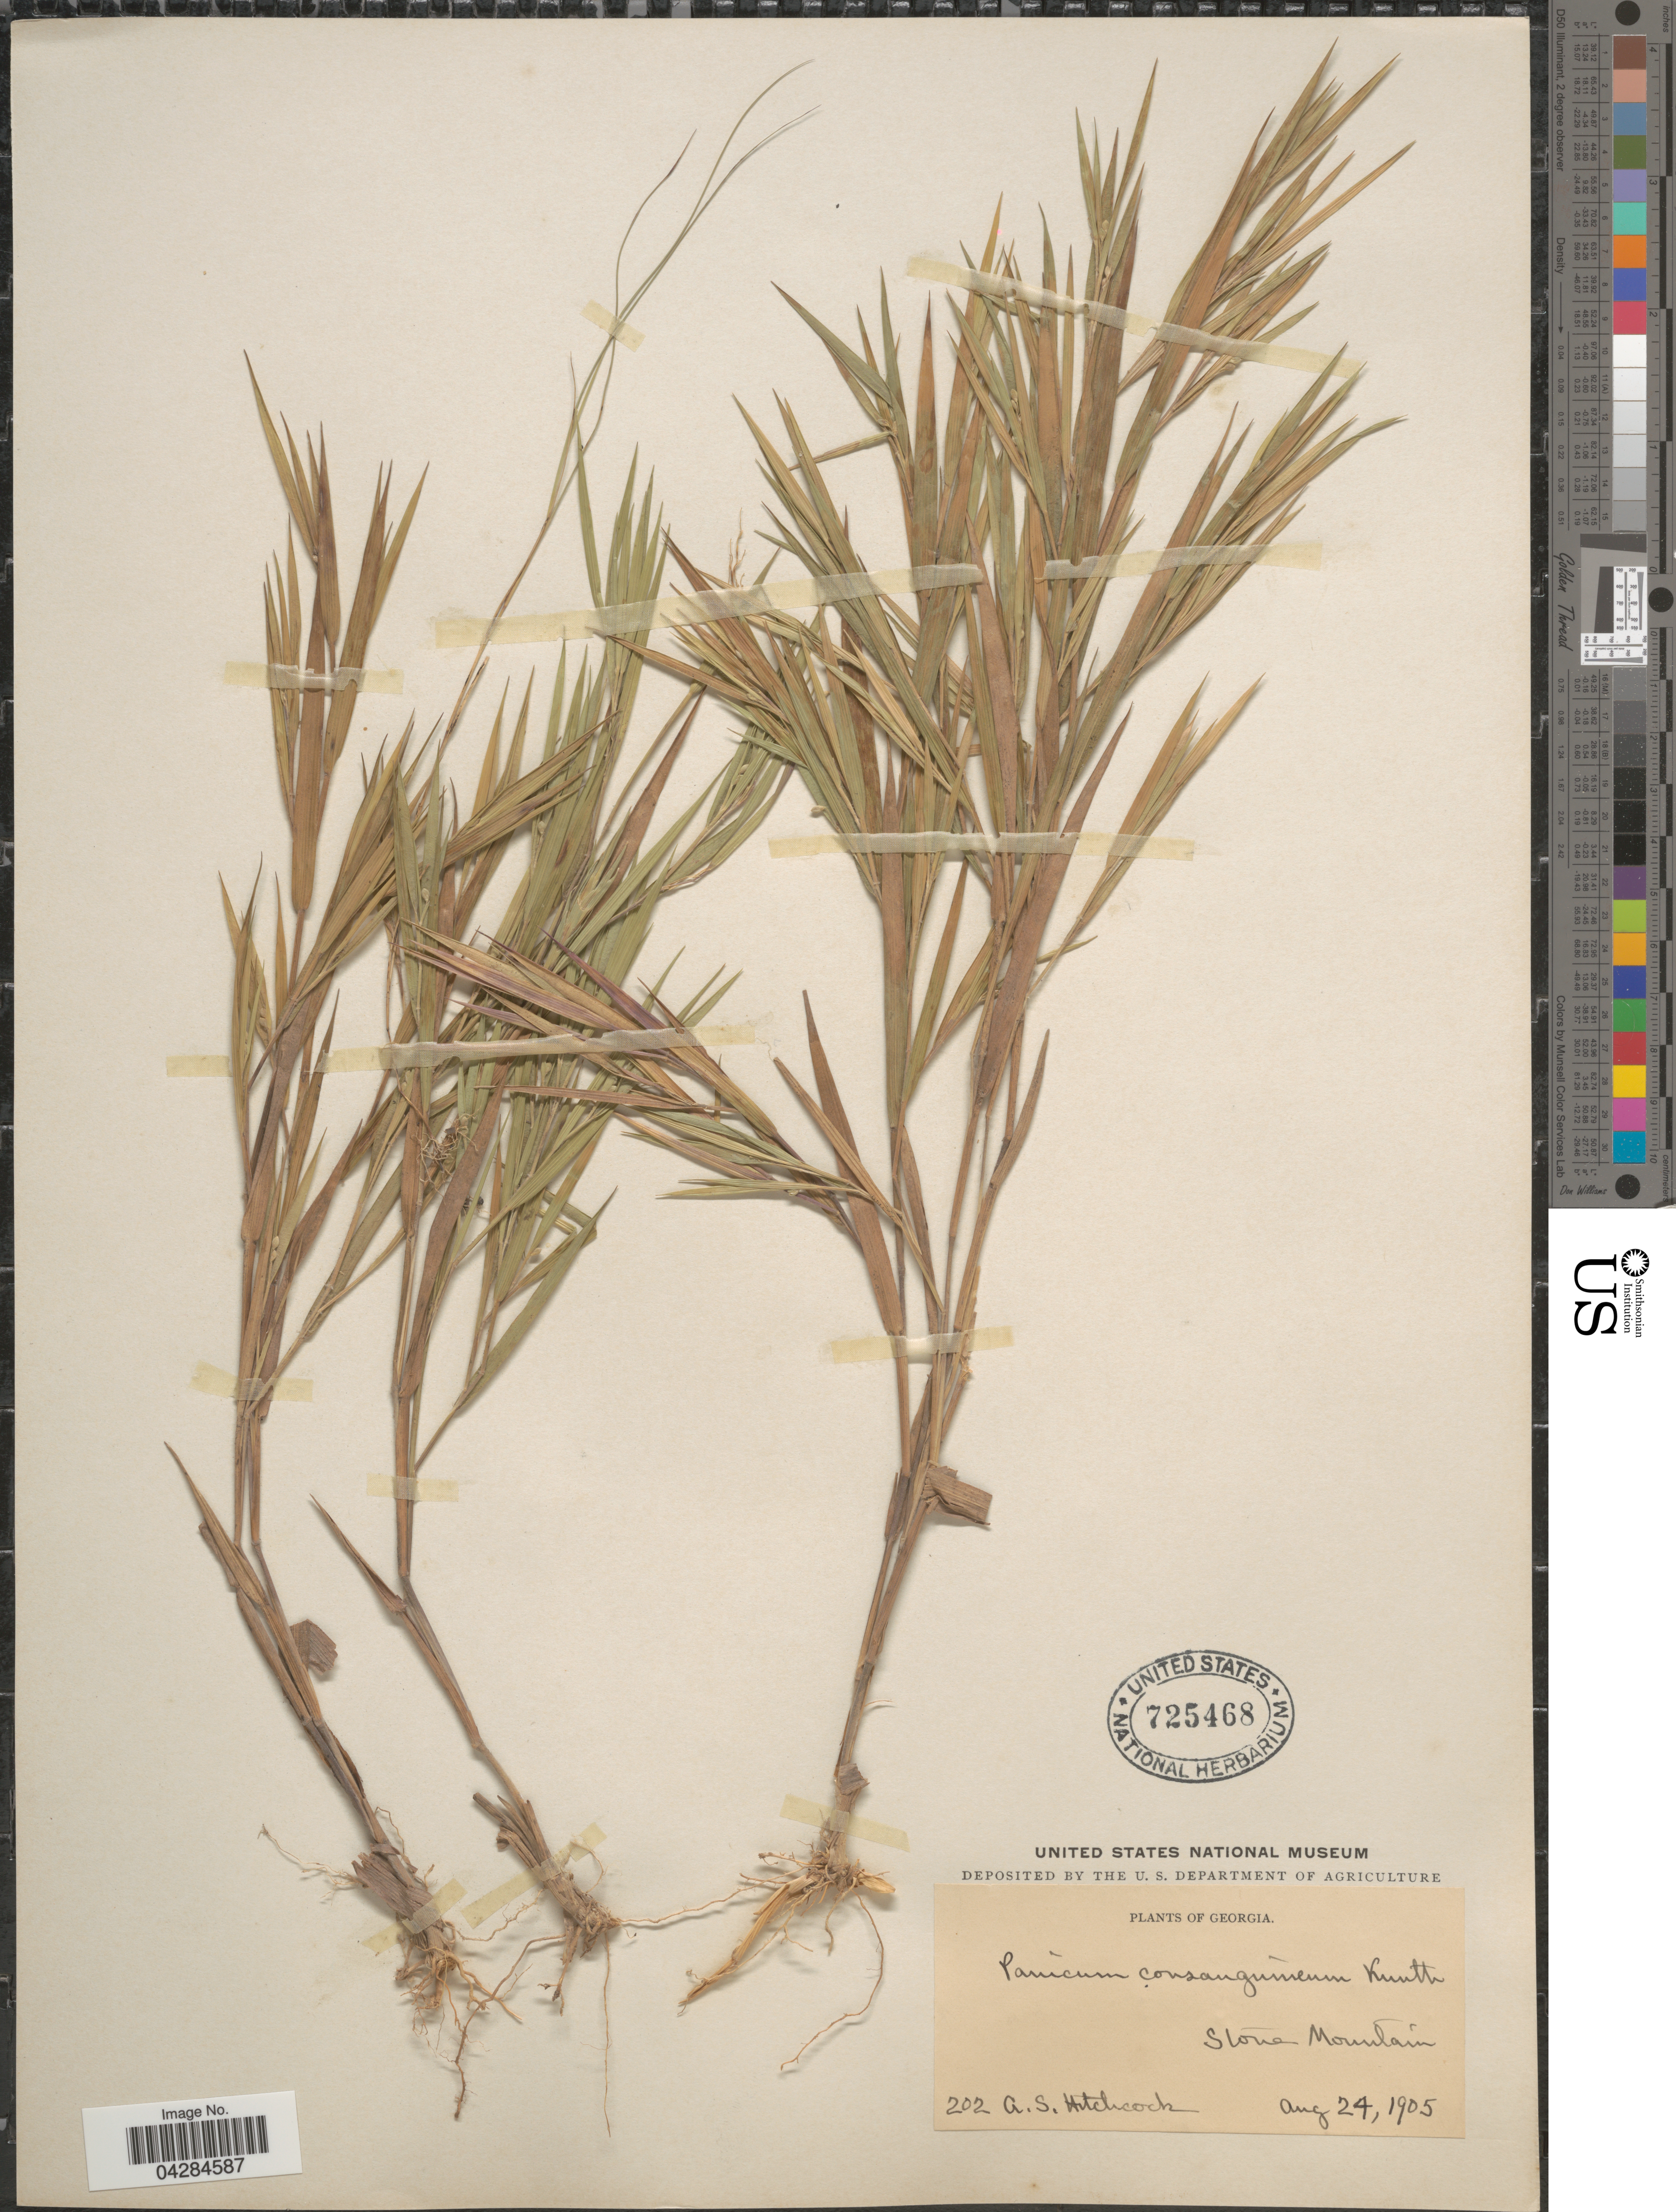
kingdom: Plantae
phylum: Tracheophyta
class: Liliopsida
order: Poales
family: Poaceae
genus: Dichanthelium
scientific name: Dichanthelium ovale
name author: (Elliott) Gould & C.A. Clark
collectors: A. S. Hitchcock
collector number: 202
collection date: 1905-08-24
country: United States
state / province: Georgia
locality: Stone Mountain.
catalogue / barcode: US 725468